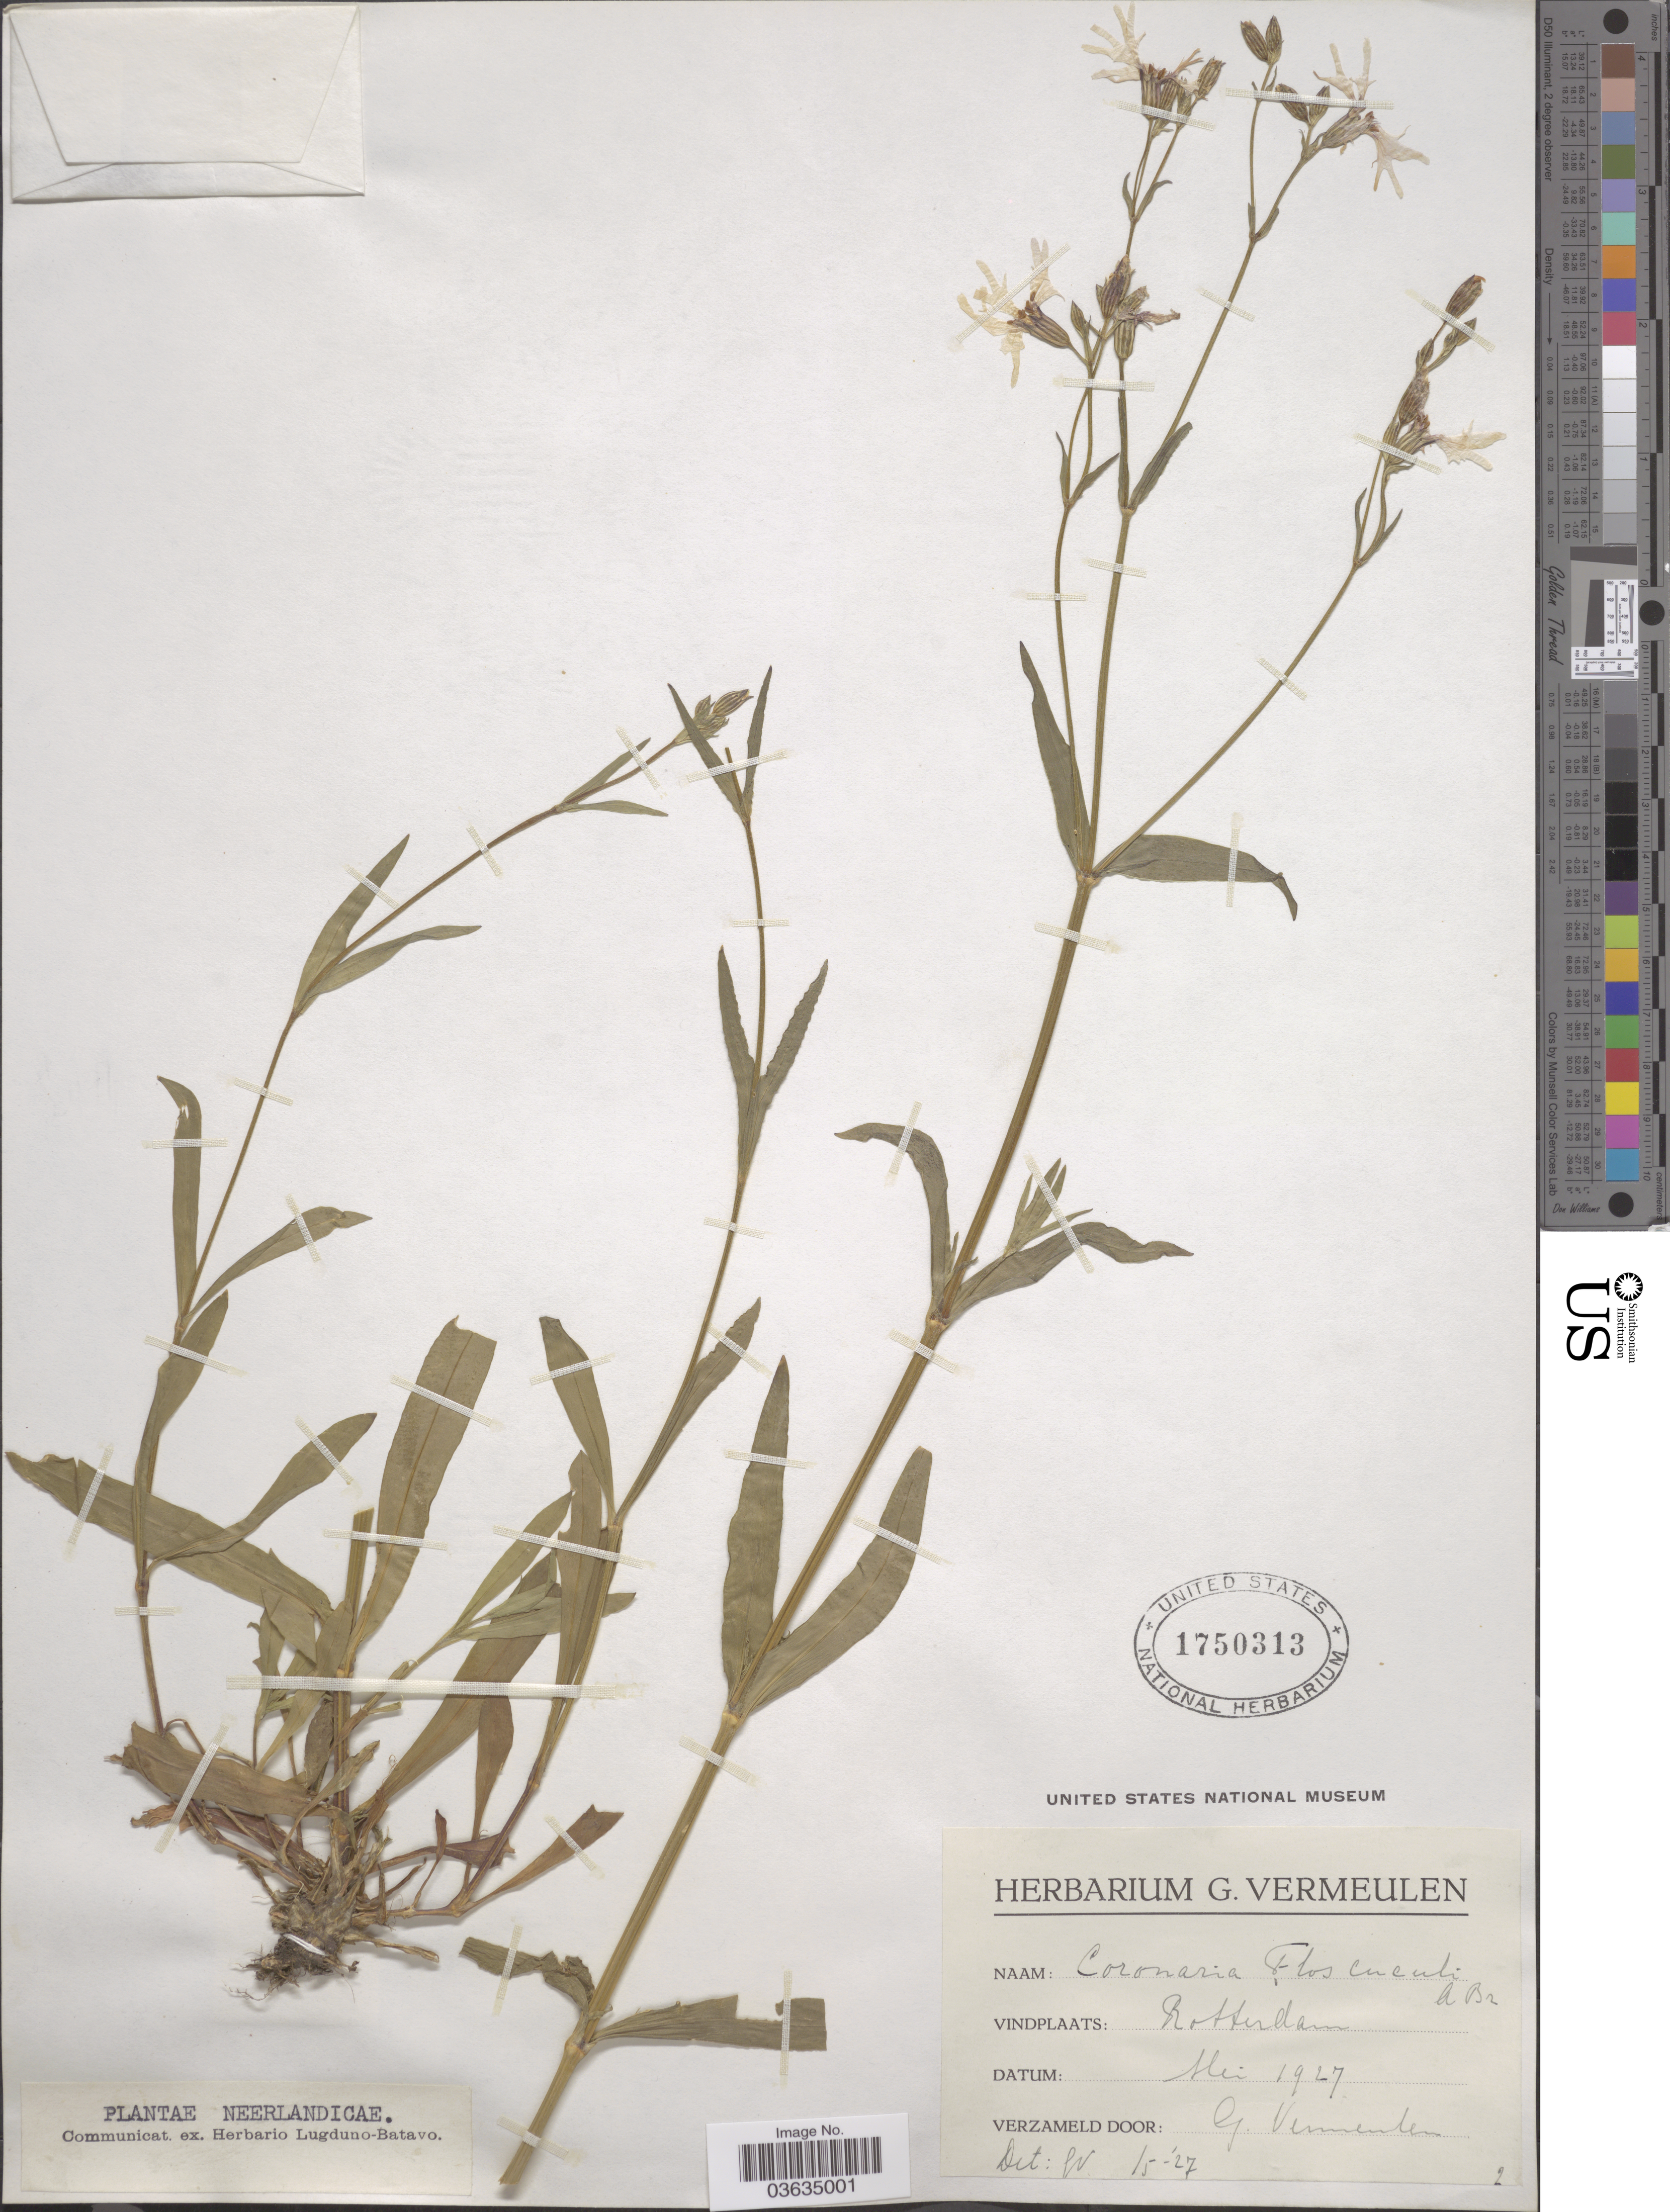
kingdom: Plantae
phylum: Tracheophyta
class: Magnoliopsida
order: Caryophyllales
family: Caryophyllaceae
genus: Silene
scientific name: Silene flos-cuculi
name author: (L.) Greuter & Burdet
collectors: G. Vermeulen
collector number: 2?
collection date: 1927-05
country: Netherlands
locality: Rotterdam.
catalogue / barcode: US 1750313